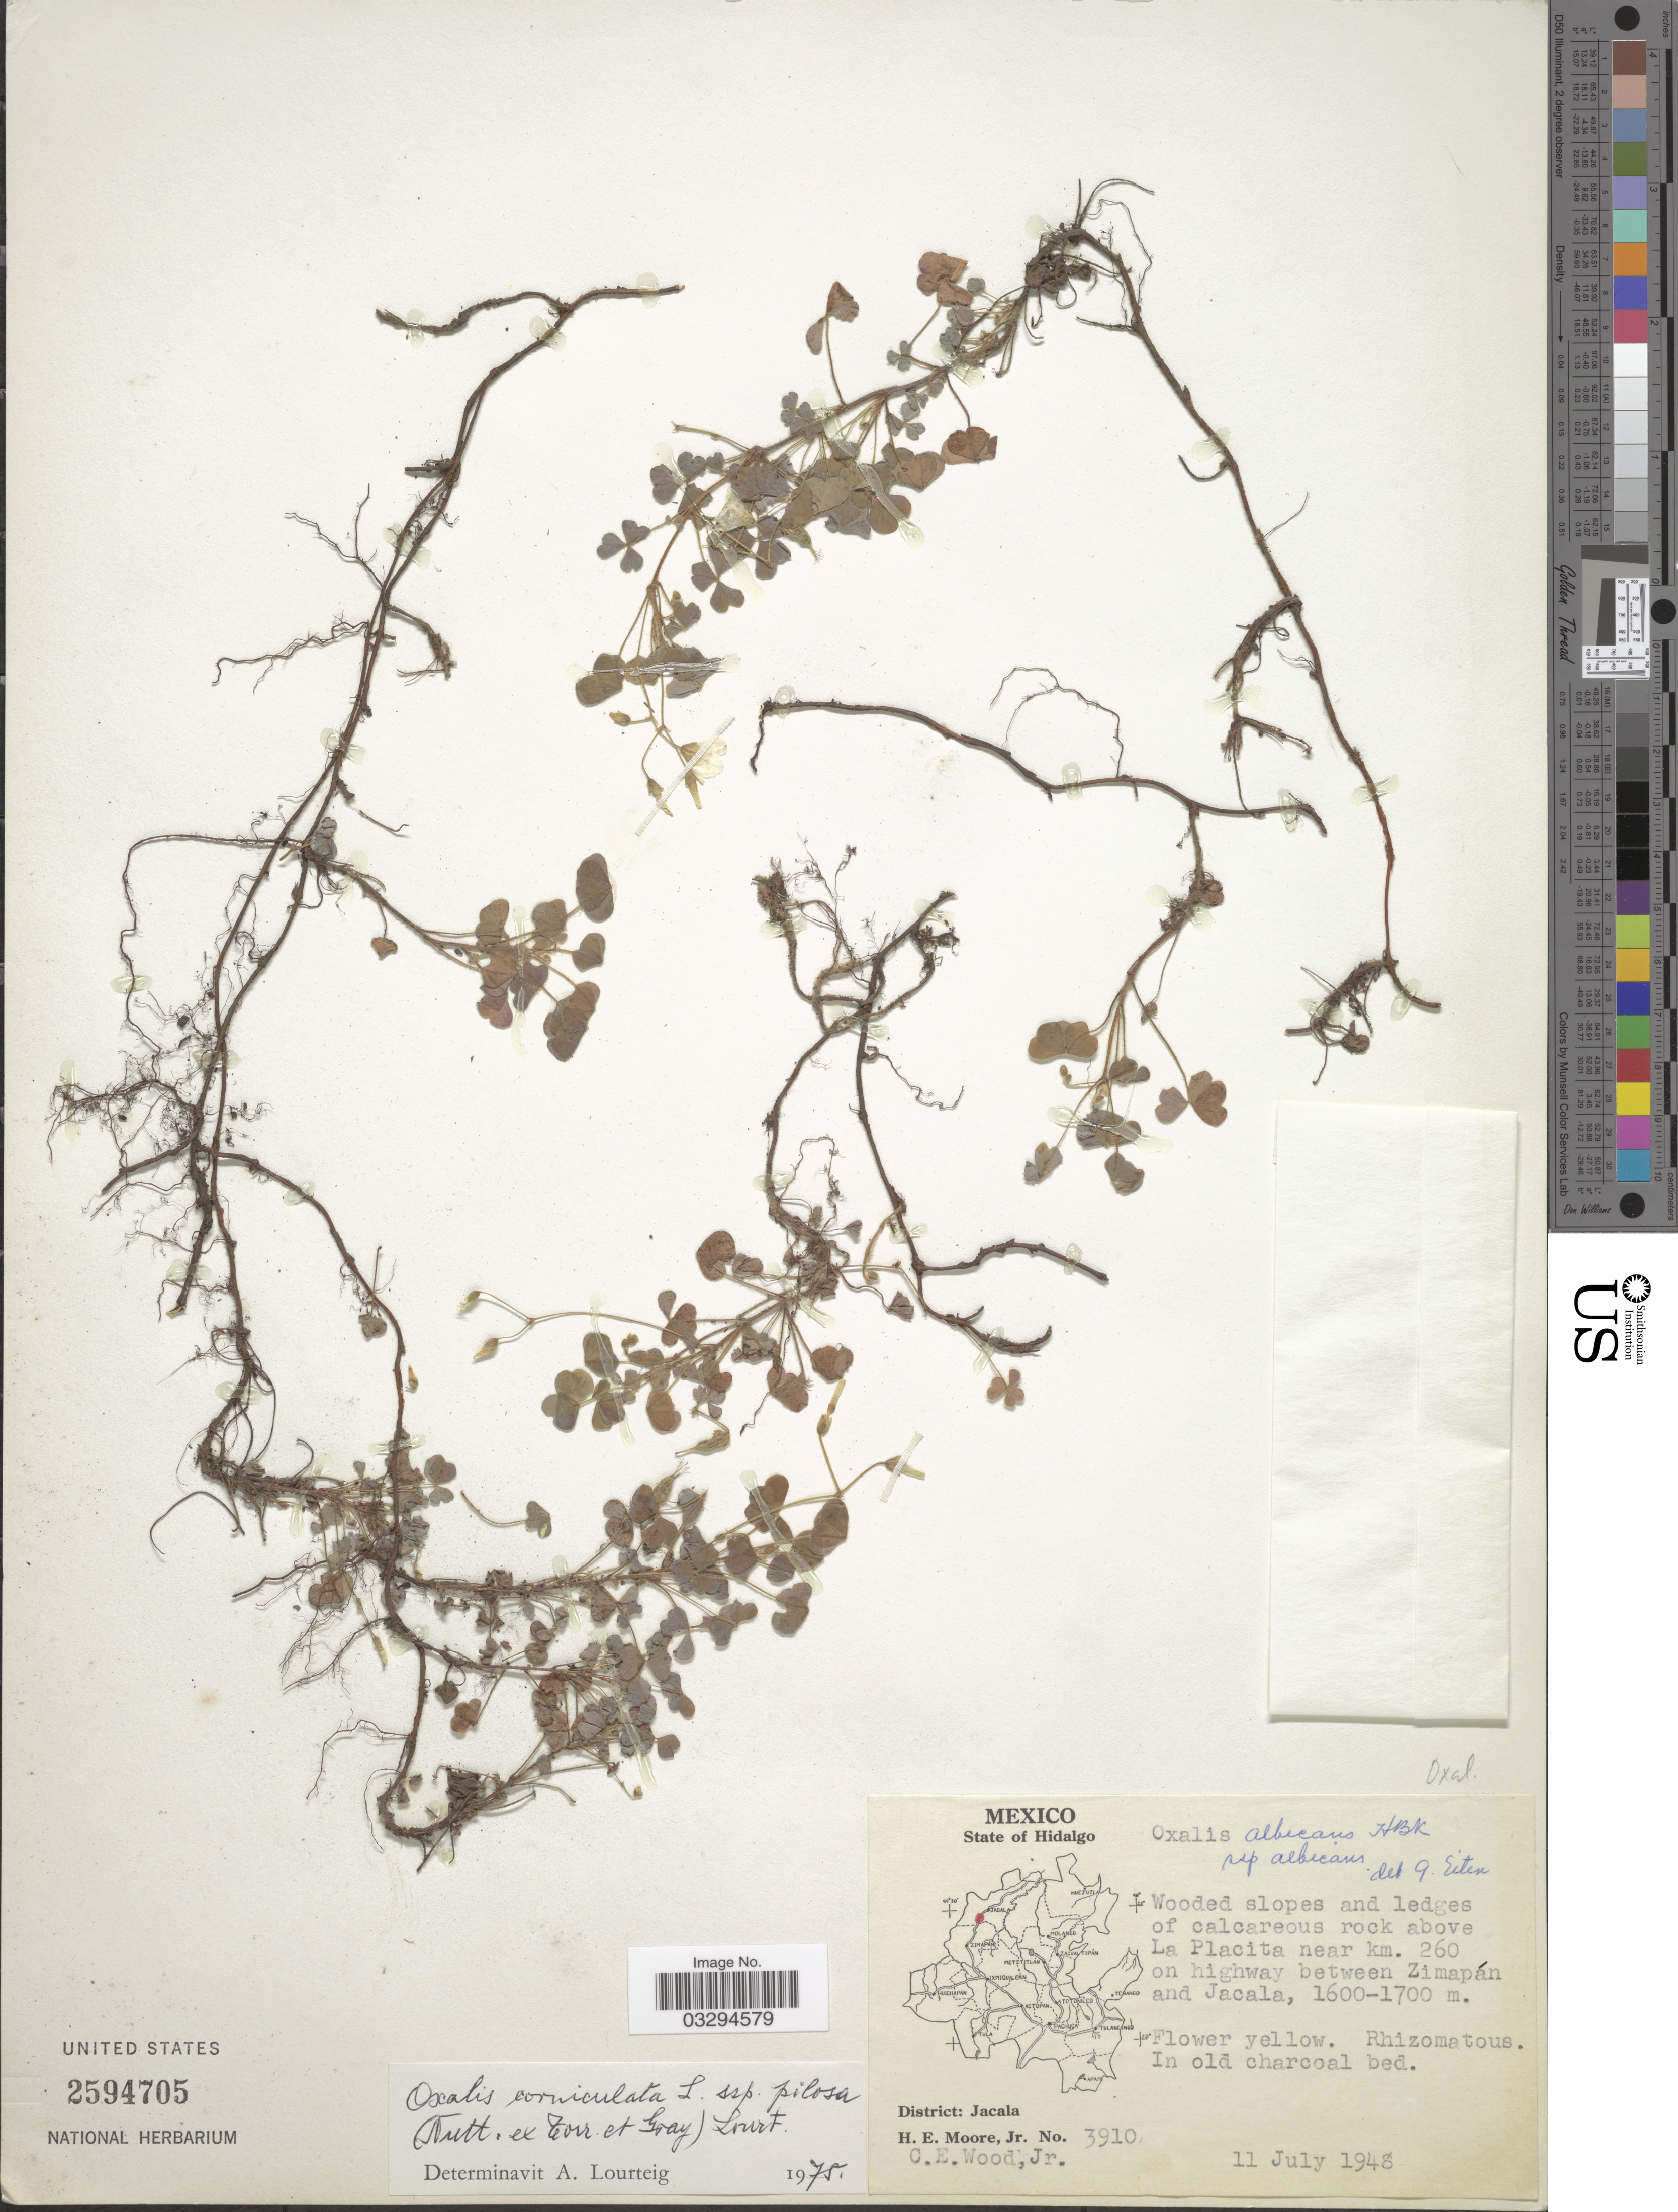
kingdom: Plantae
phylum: Tracheophyta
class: Magnoliopsida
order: Oxalidales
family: Oxalidaceae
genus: Oxalis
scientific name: Oxalis corniculata subsp. pilosa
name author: (Nutt.) Lourteig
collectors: H. Moore & C. Wood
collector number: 3910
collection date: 1948-07-11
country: Mexico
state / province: Hidalgo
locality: Wooded slopes and ledges of calcareous rock above La Placita near km. 260 on highway between Zimapán and Jacala. District: Jacala.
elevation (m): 1600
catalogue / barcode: US 2594705